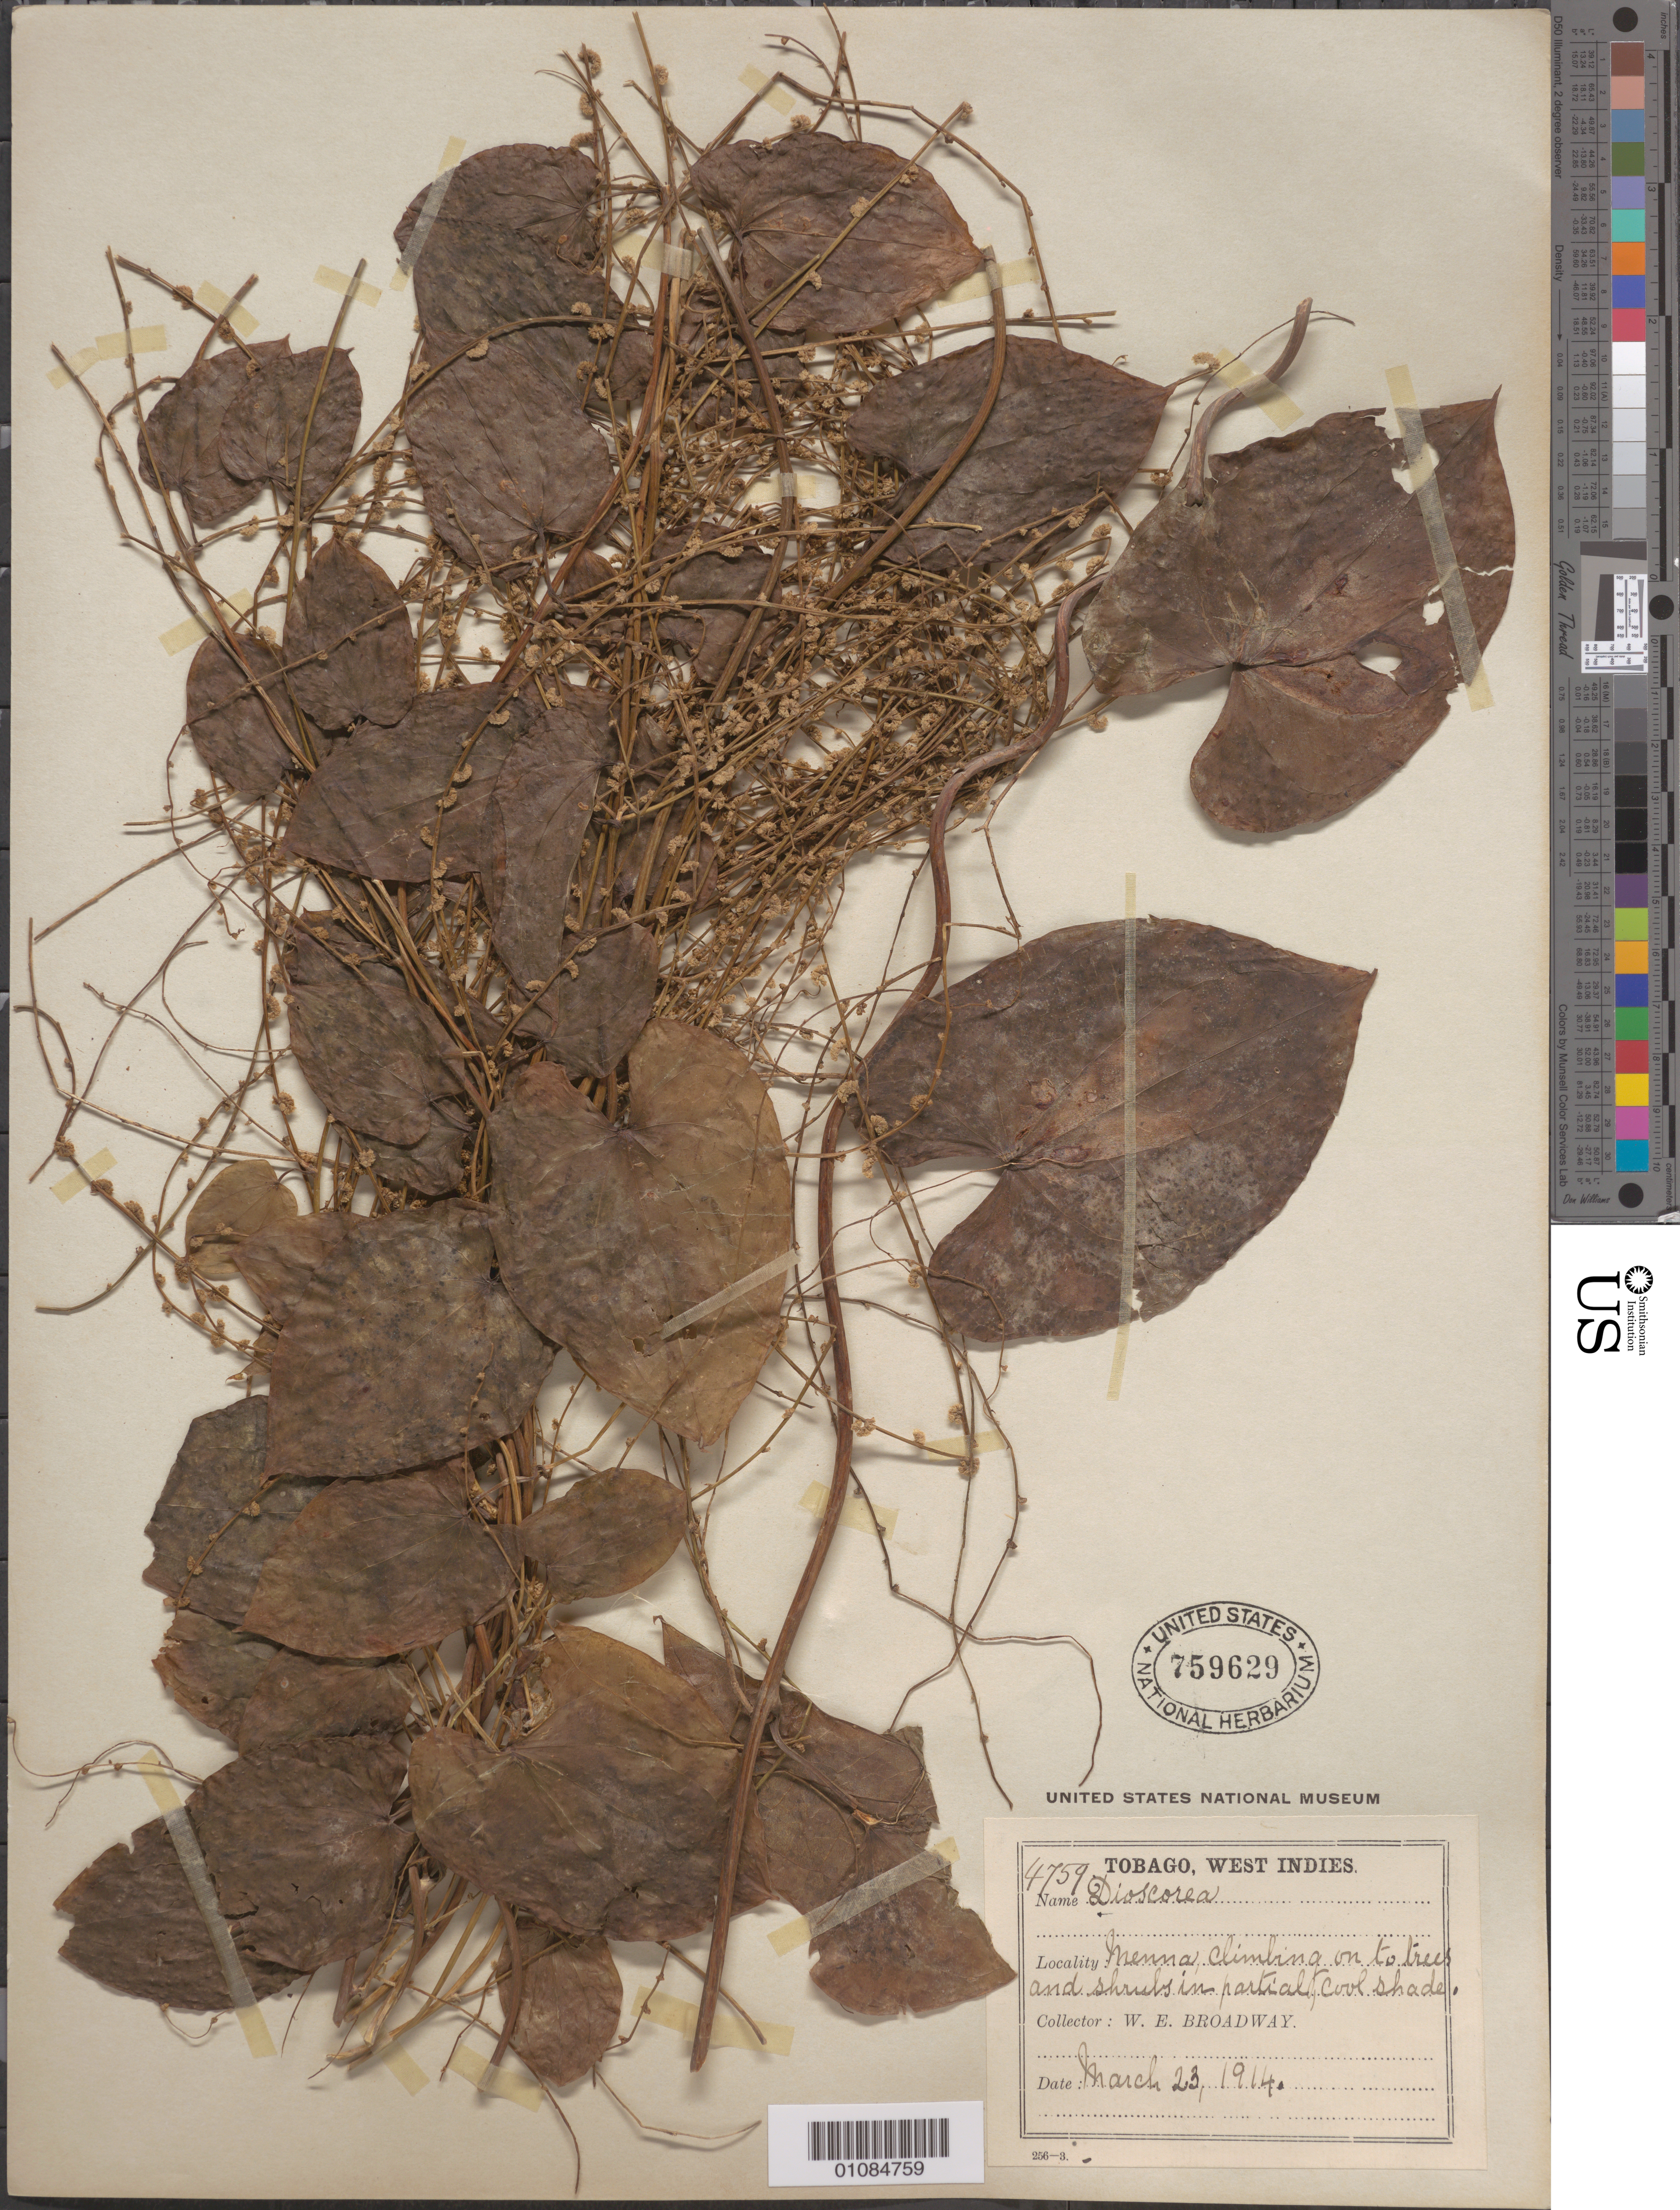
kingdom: Plantae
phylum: Tracheophyta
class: Liliopsida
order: Dioscoreales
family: Dioscoreaceae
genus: Dioscorea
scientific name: Dioscorea polygonoides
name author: Humb. & Bonpl. ex Willd.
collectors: W. E. Broadway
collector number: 4759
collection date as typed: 23 Mar 1914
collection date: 1914-03-23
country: Trinidad and Tobago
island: Tobago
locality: Menna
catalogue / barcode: US 759629